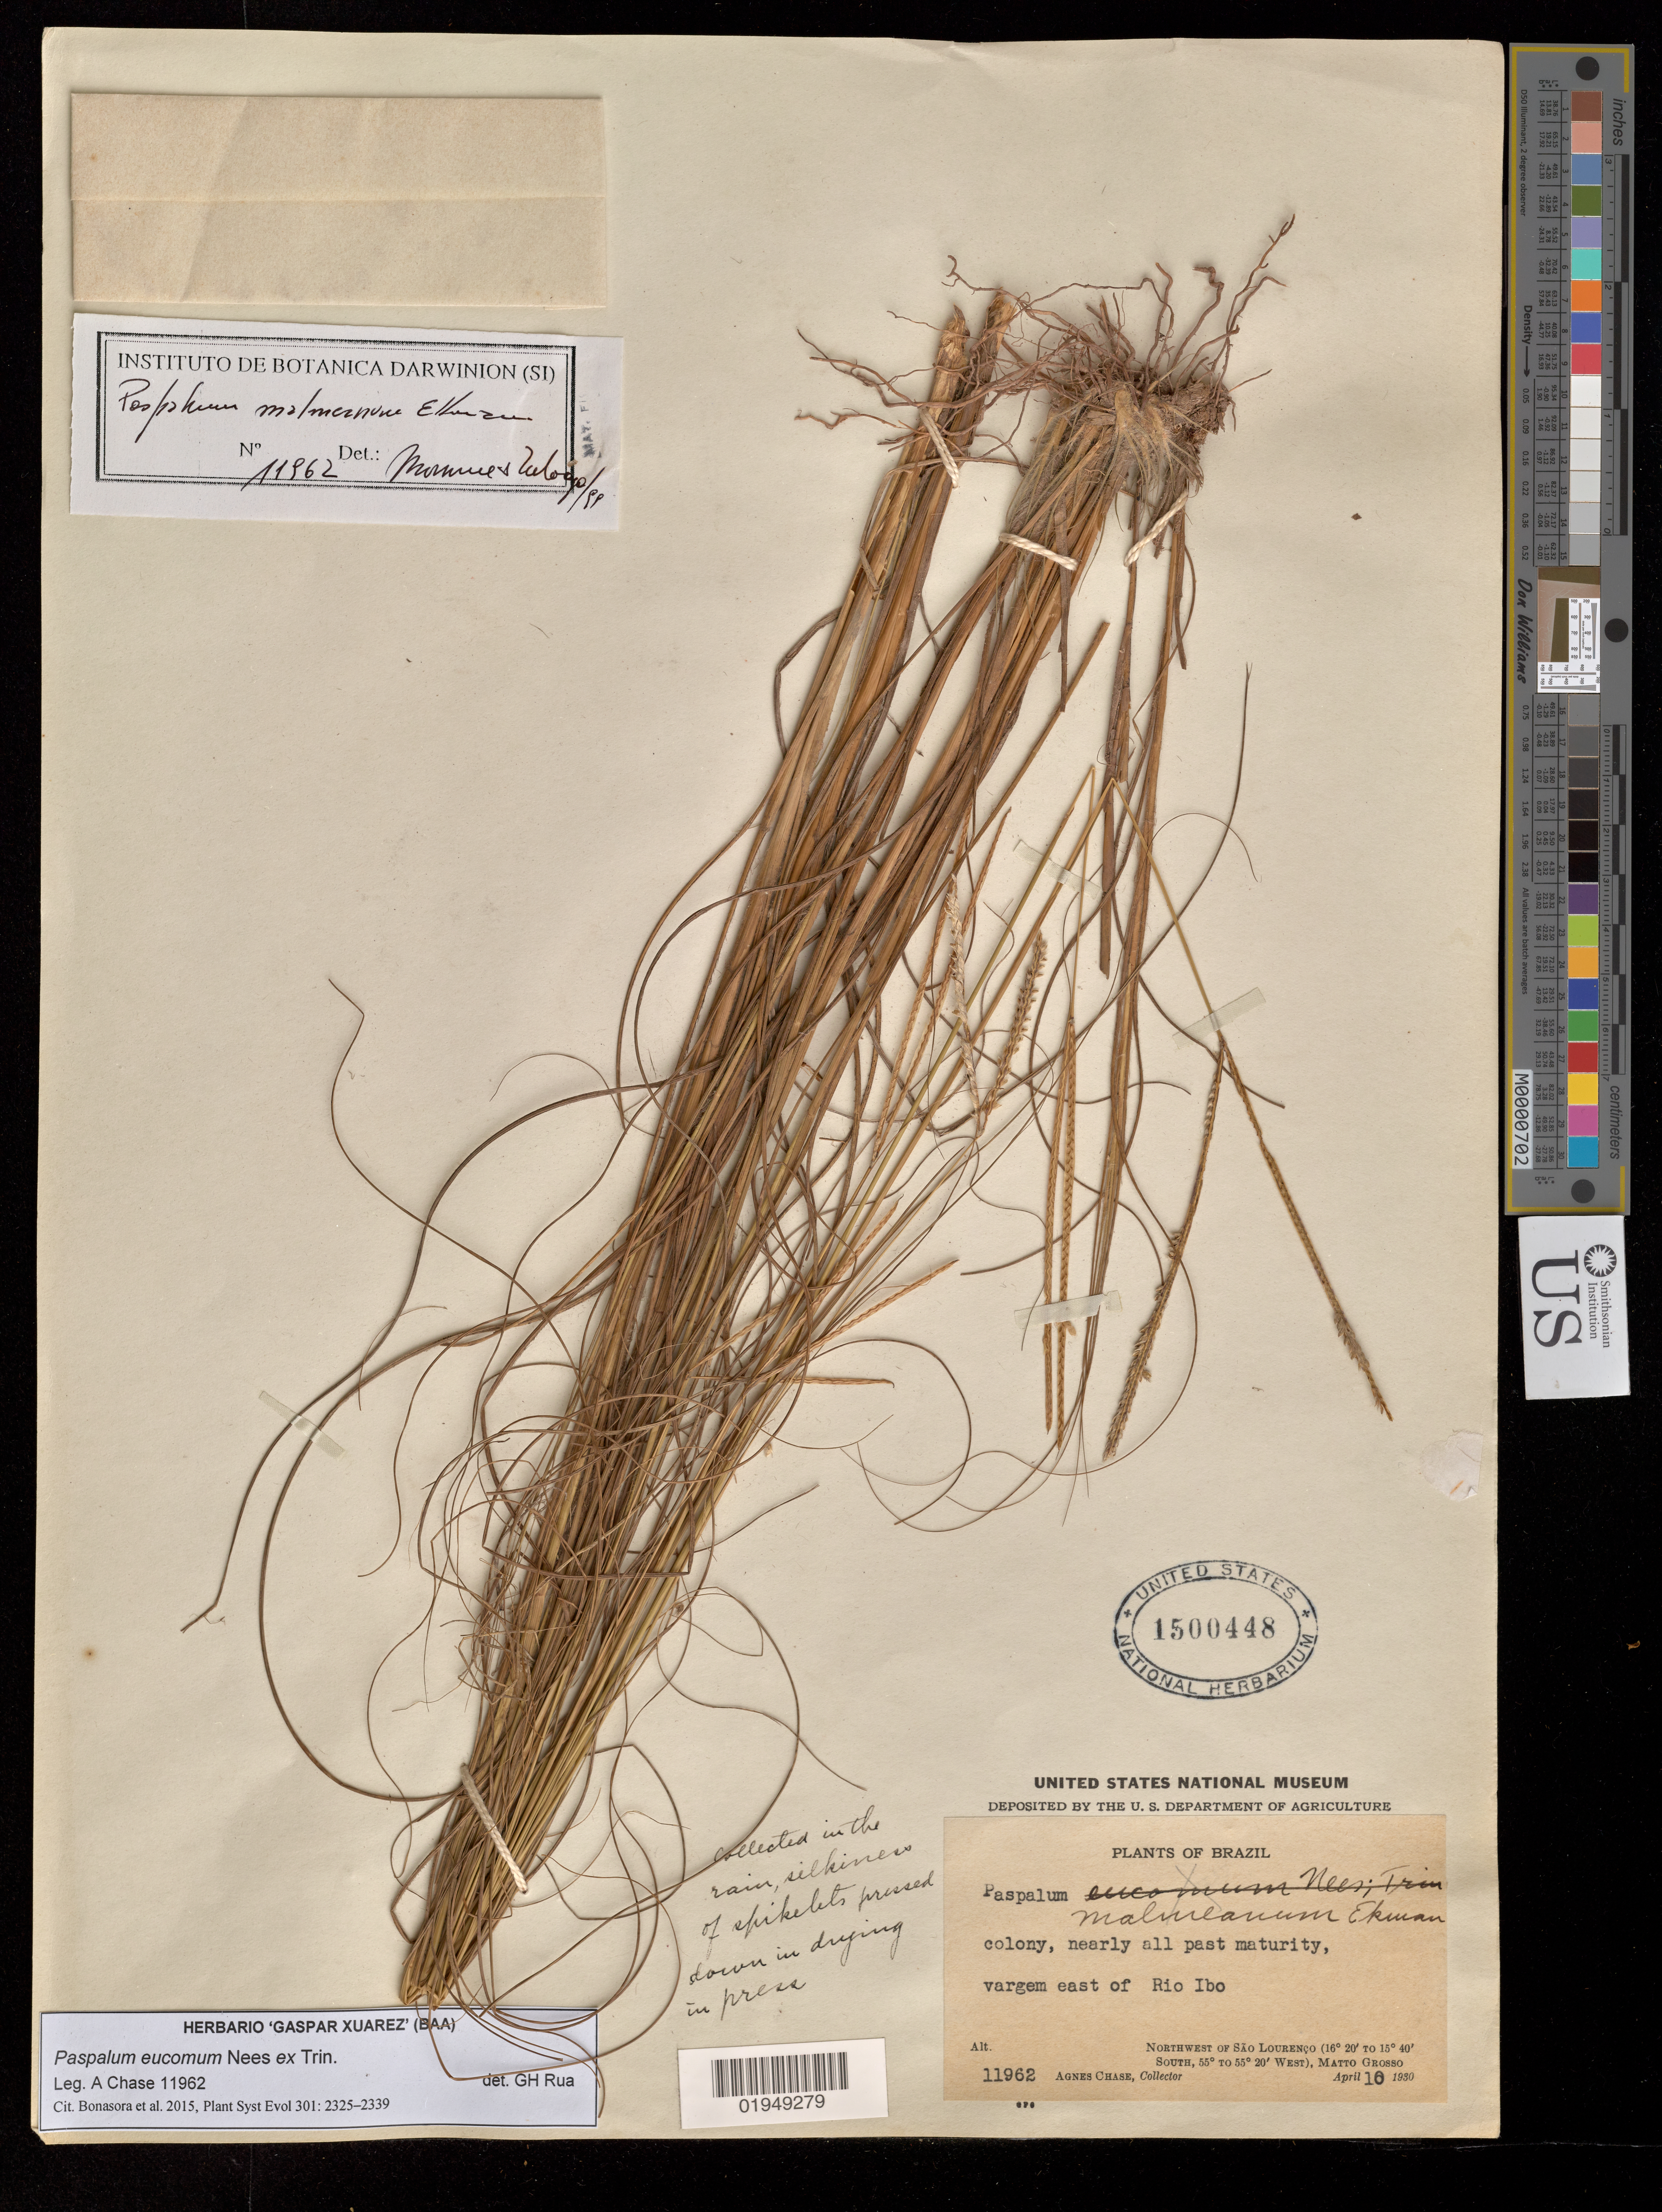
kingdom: Plantae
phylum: Tracheophyta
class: Liliopsida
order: Poales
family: Poaceae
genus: Paspalum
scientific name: Paspalum eucomum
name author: Nees ex Trin.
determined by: Rua, G. H.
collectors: A. Chase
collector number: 11962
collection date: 1930-04-10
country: Brazil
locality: vargem east of Rio Ibo, Matto Grosso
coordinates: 16° 20' - 15° 40' S, 55° - 55° 20' W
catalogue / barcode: US 1500448